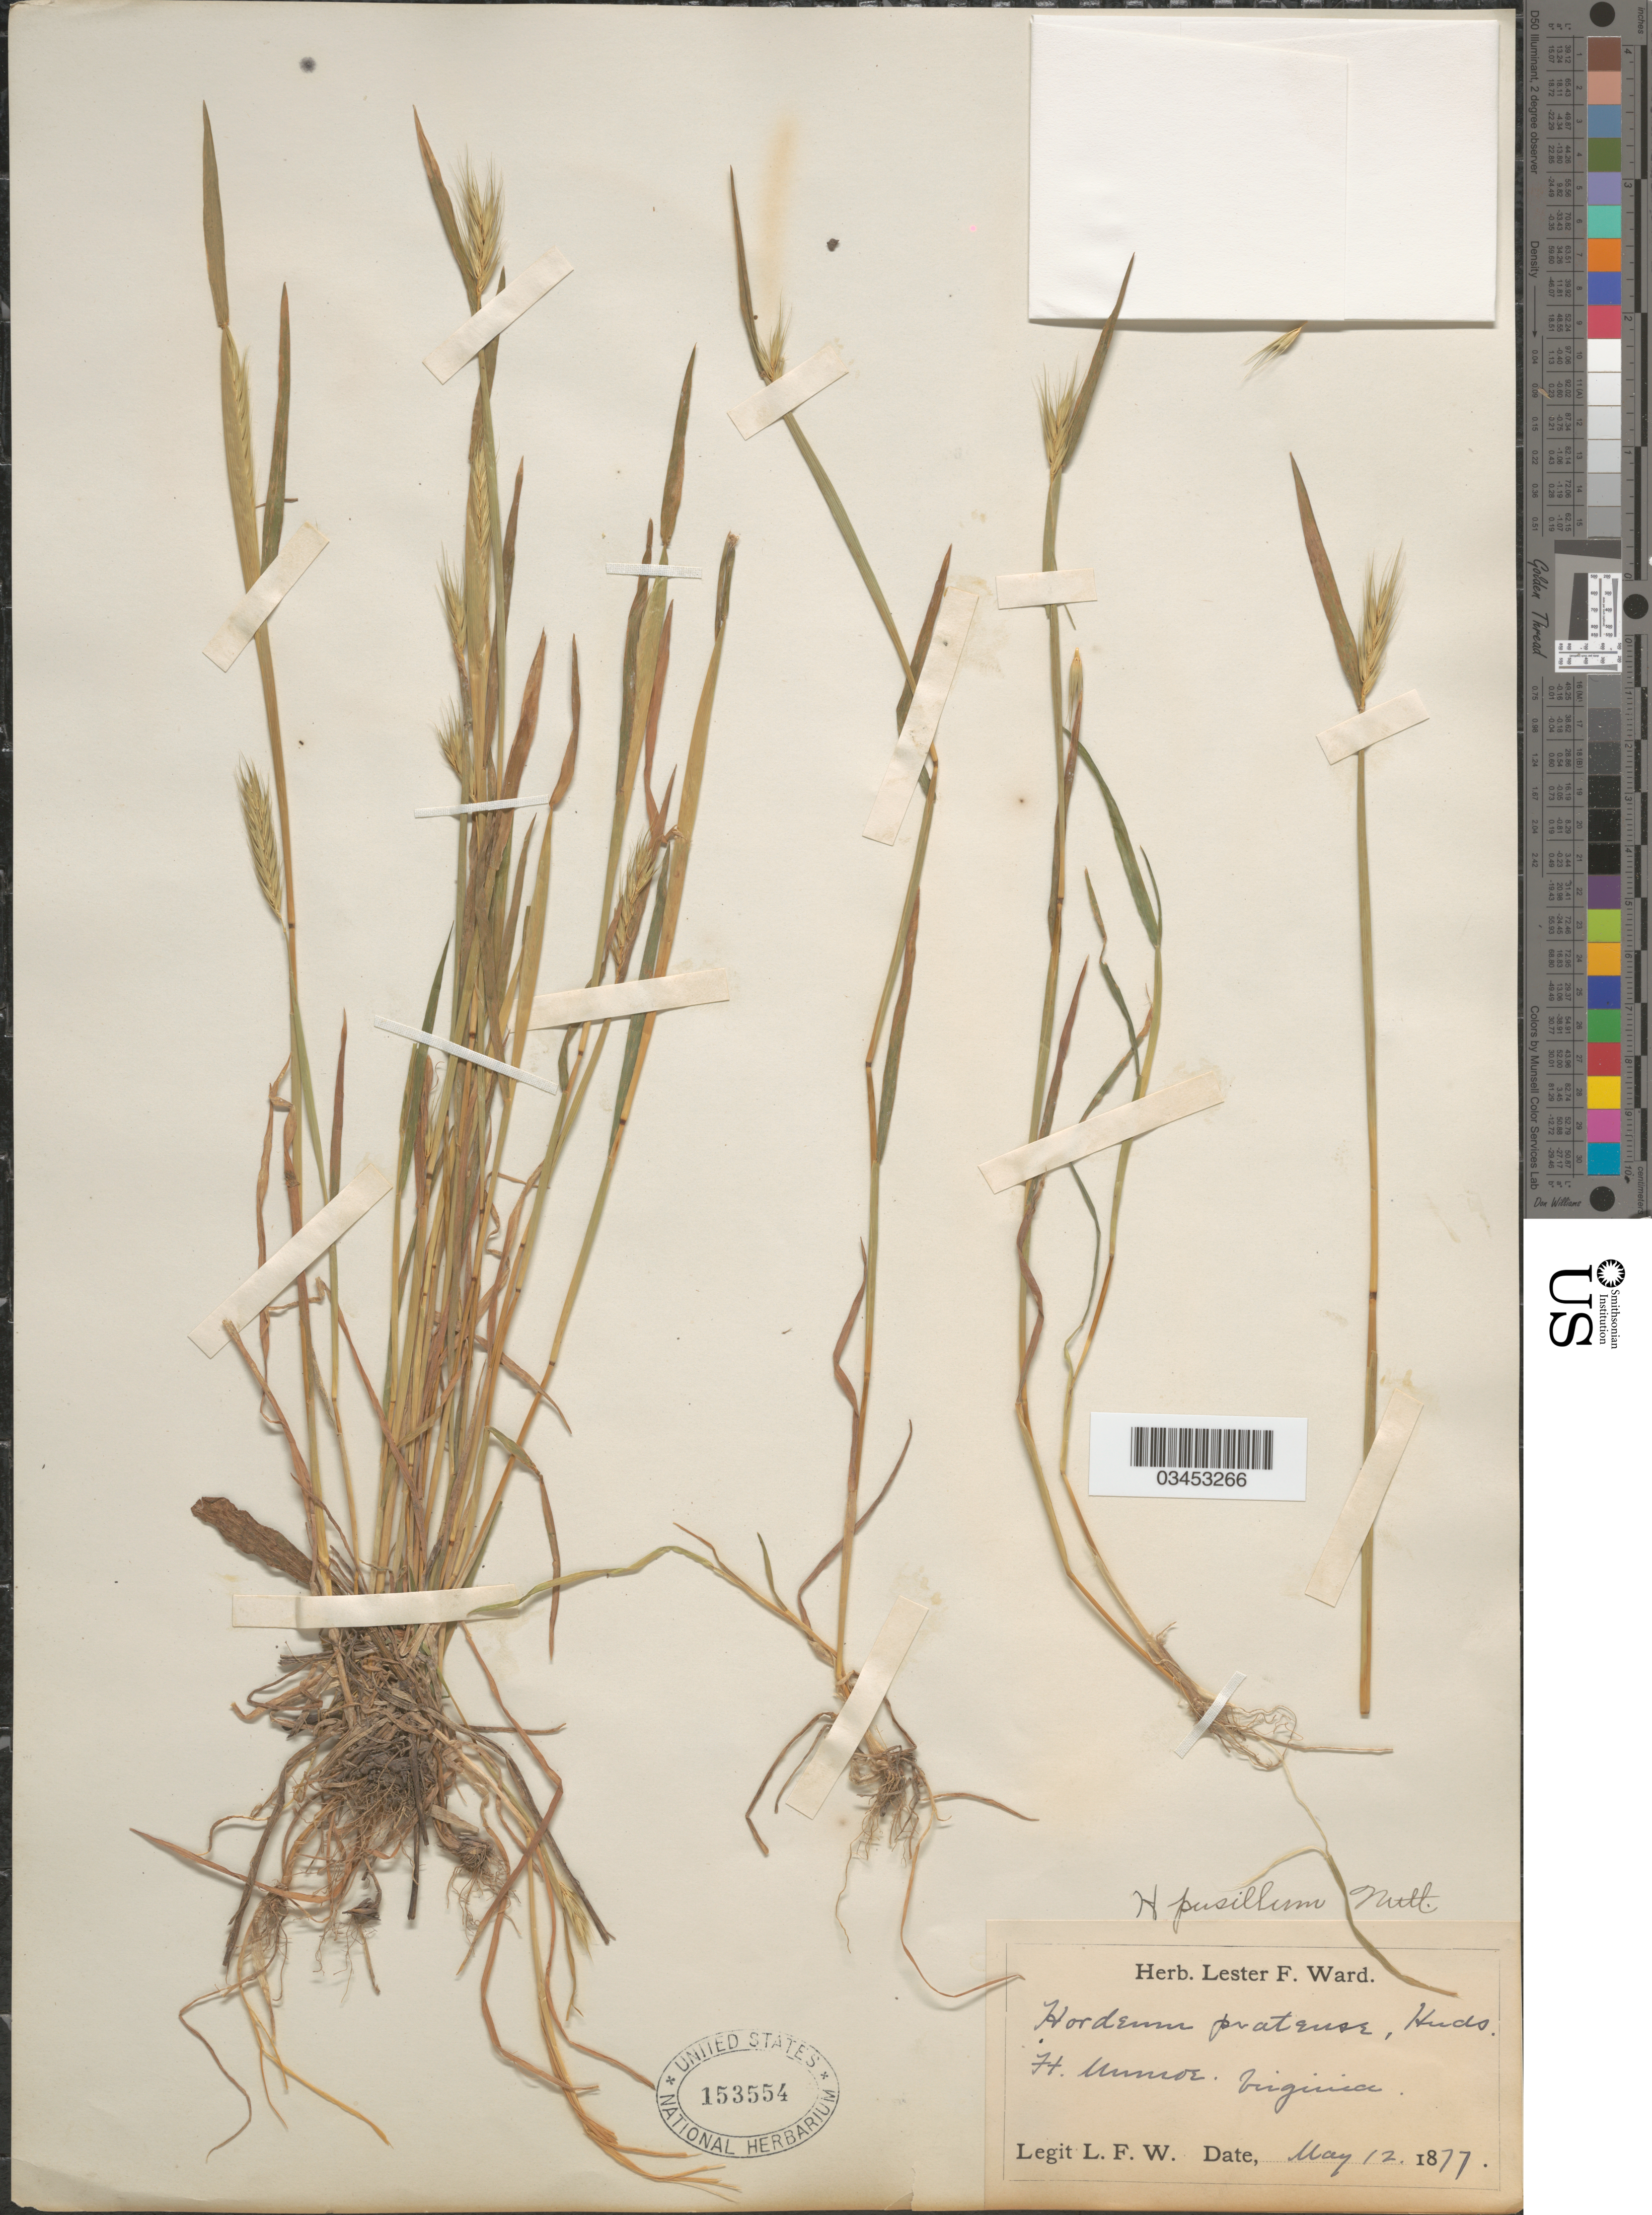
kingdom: Plantae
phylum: Tracheophyta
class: Liliopsida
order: Poales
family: Poaceae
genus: Hordeum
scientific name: Hordeum pusillum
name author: Nutt.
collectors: L. F. Ward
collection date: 1877-05-12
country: United States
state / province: Virginia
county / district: City of Hampton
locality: Ft. Monroe.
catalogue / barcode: US 153554